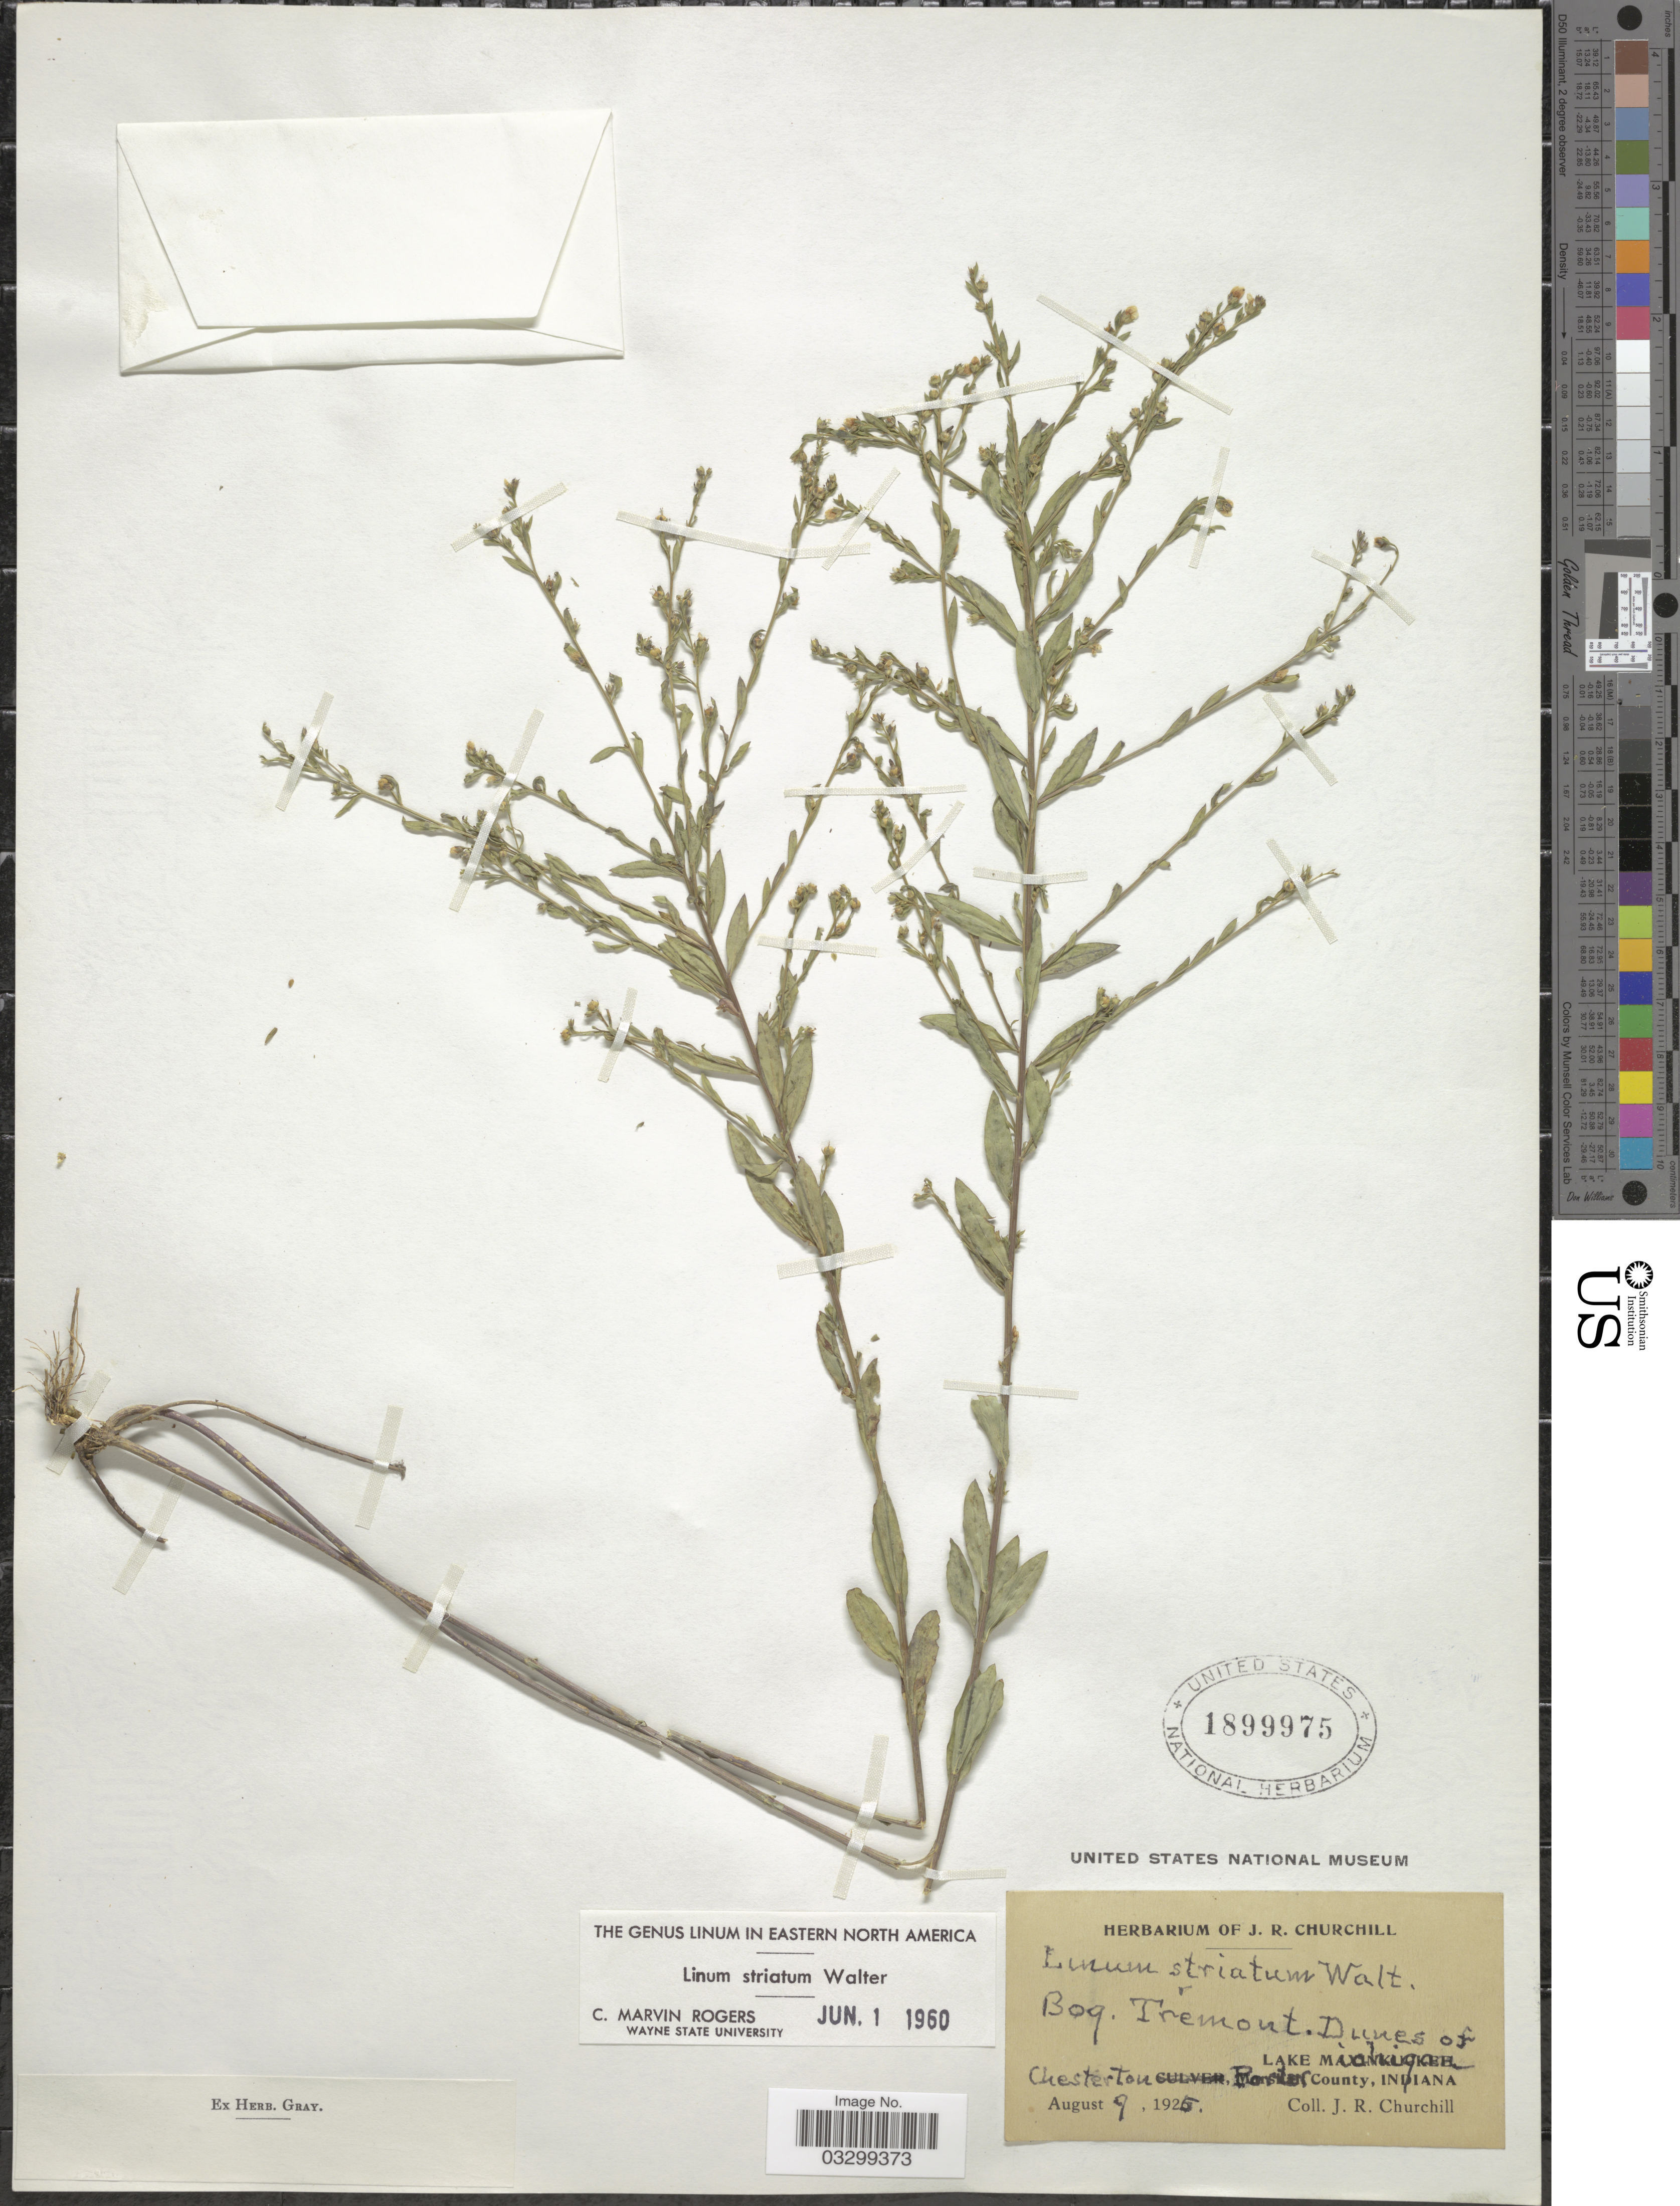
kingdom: Plantae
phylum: Tracheophyta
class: Magnoliopsida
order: Malpighiales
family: Linaceae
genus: Linum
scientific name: Linum striatum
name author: Walter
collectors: J. Churchill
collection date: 1925-08-09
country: United States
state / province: Indiana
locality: Tremont. Dunes of Lake Michigan, Chesterton, Porter County.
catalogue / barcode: US 1899975